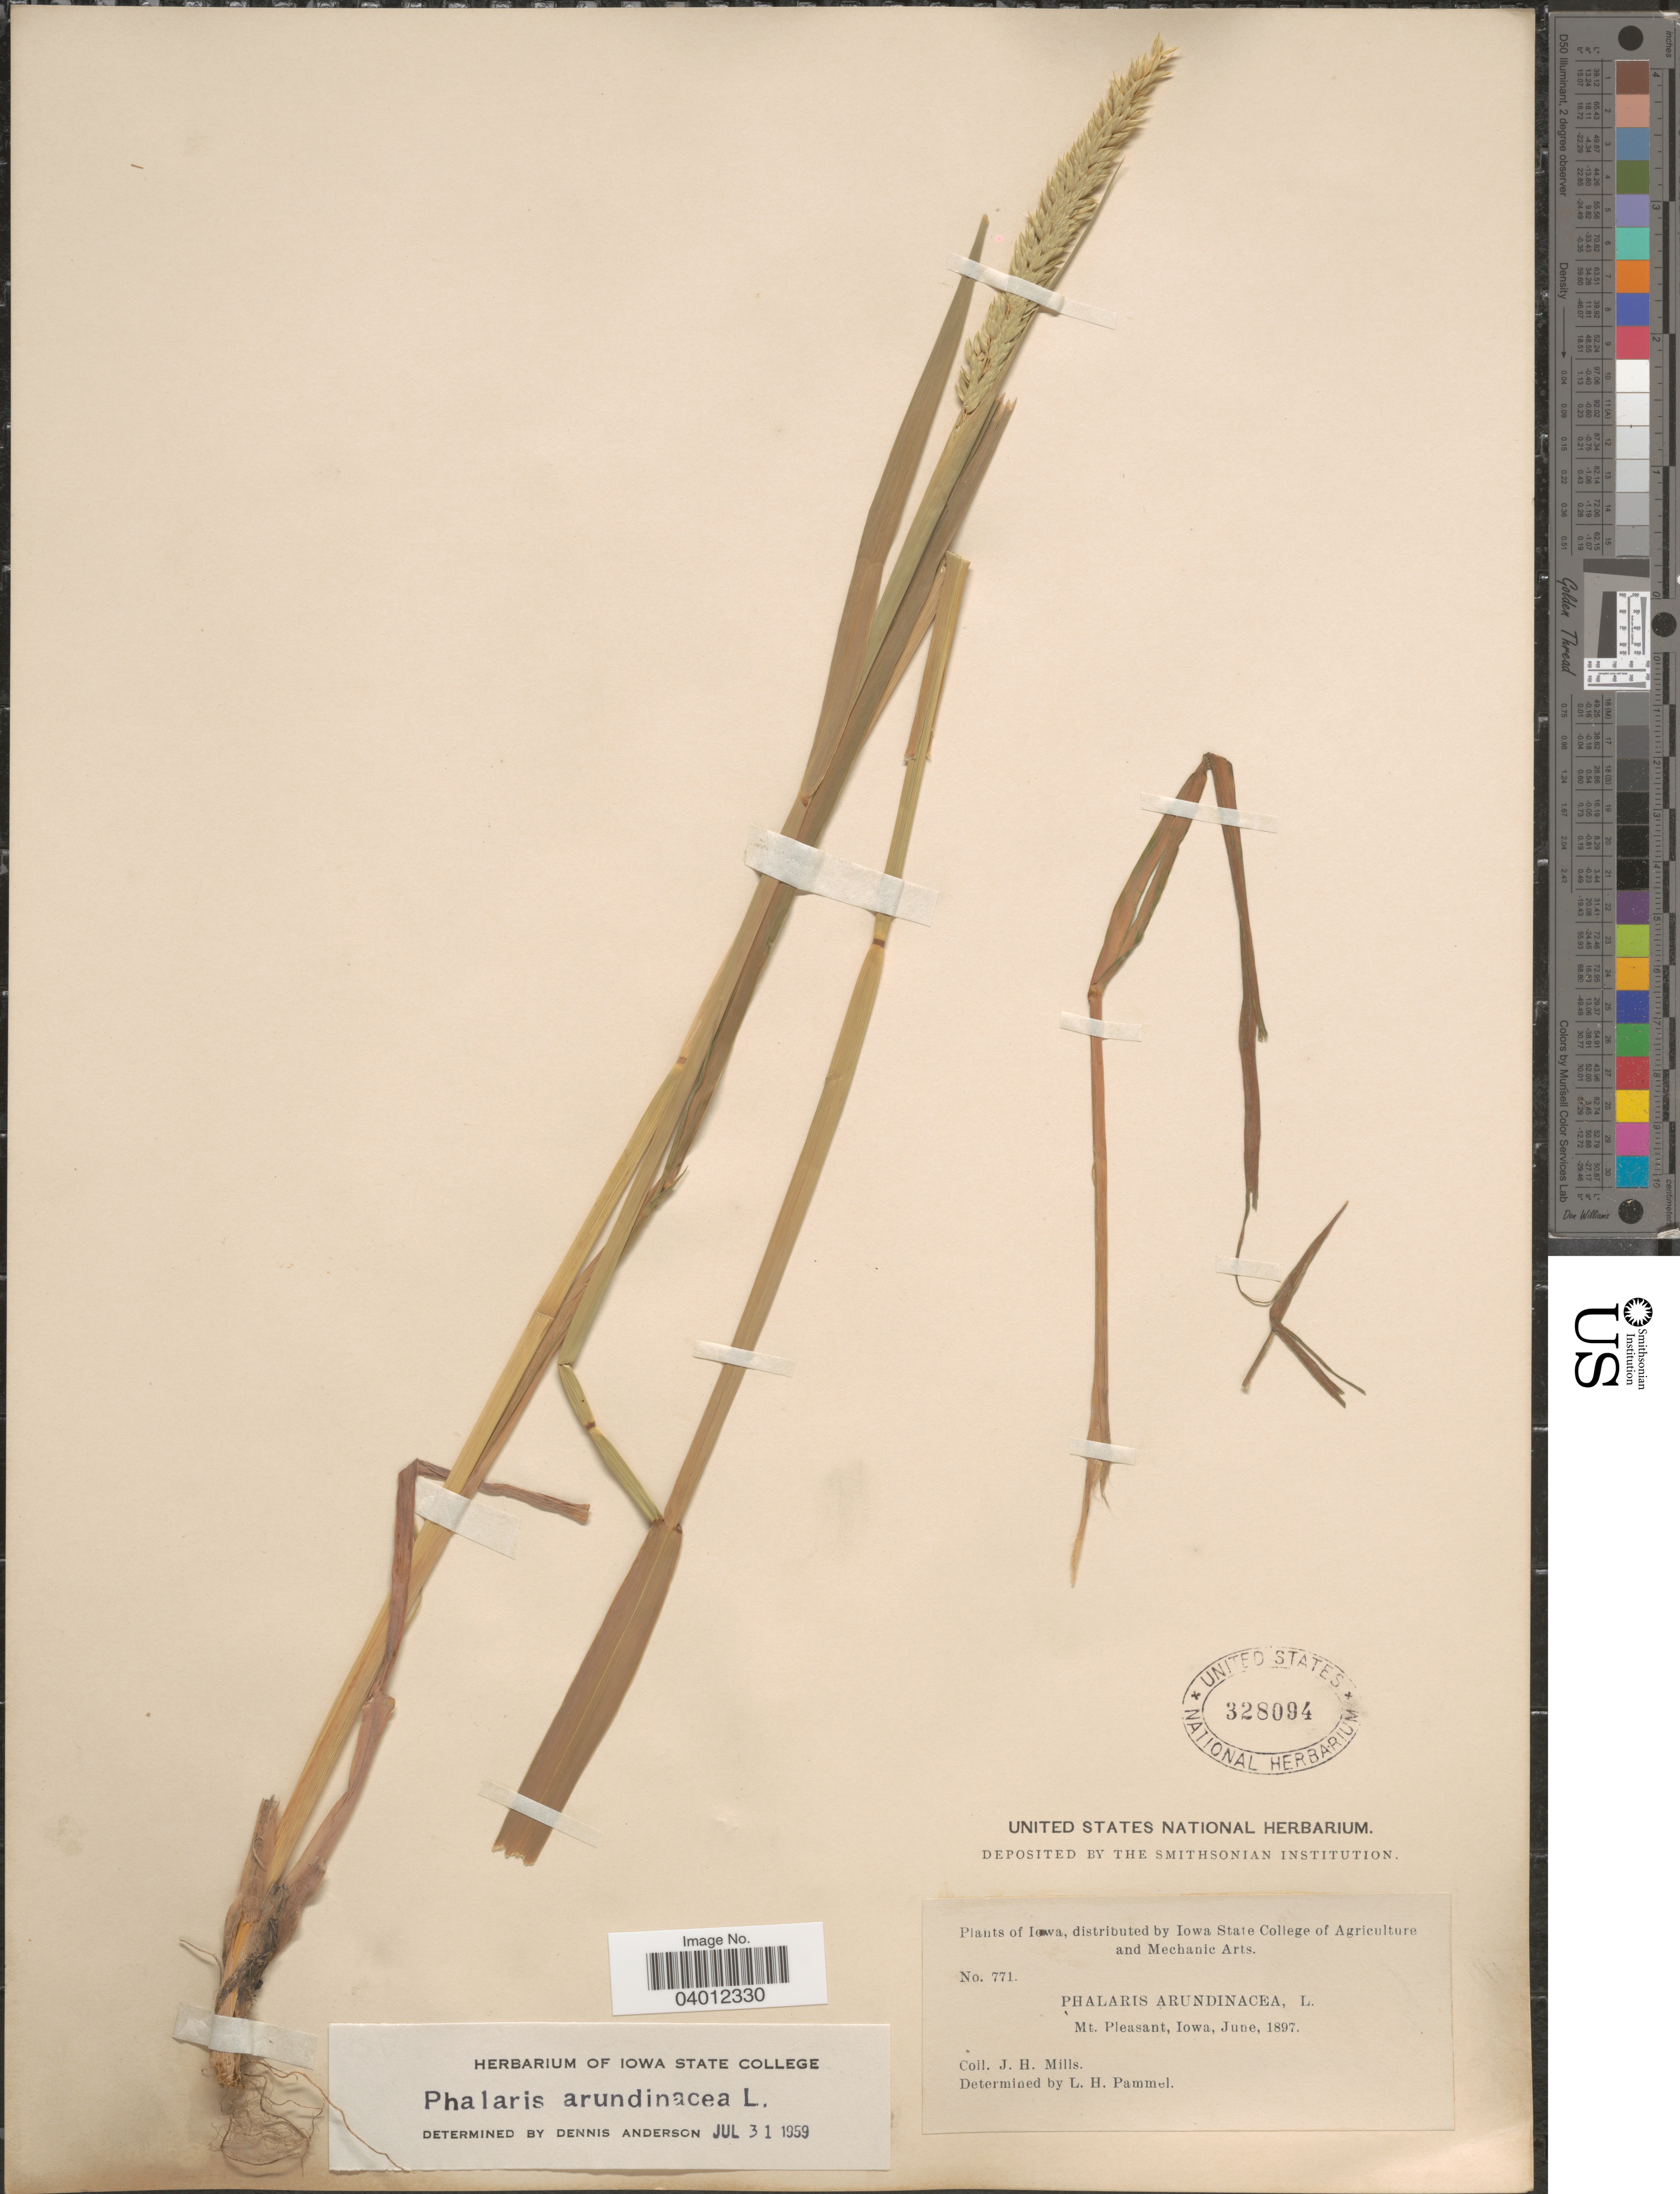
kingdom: Plantae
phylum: Tracheophyta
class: Liliopsida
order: Poales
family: Poaceae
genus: Phalaris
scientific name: Phalaris arundinacea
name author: L.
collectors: J. Mills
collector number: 771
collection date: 1897-06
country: United States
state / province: Iowa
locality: Mt. Pleasant.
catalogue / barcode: US 328094